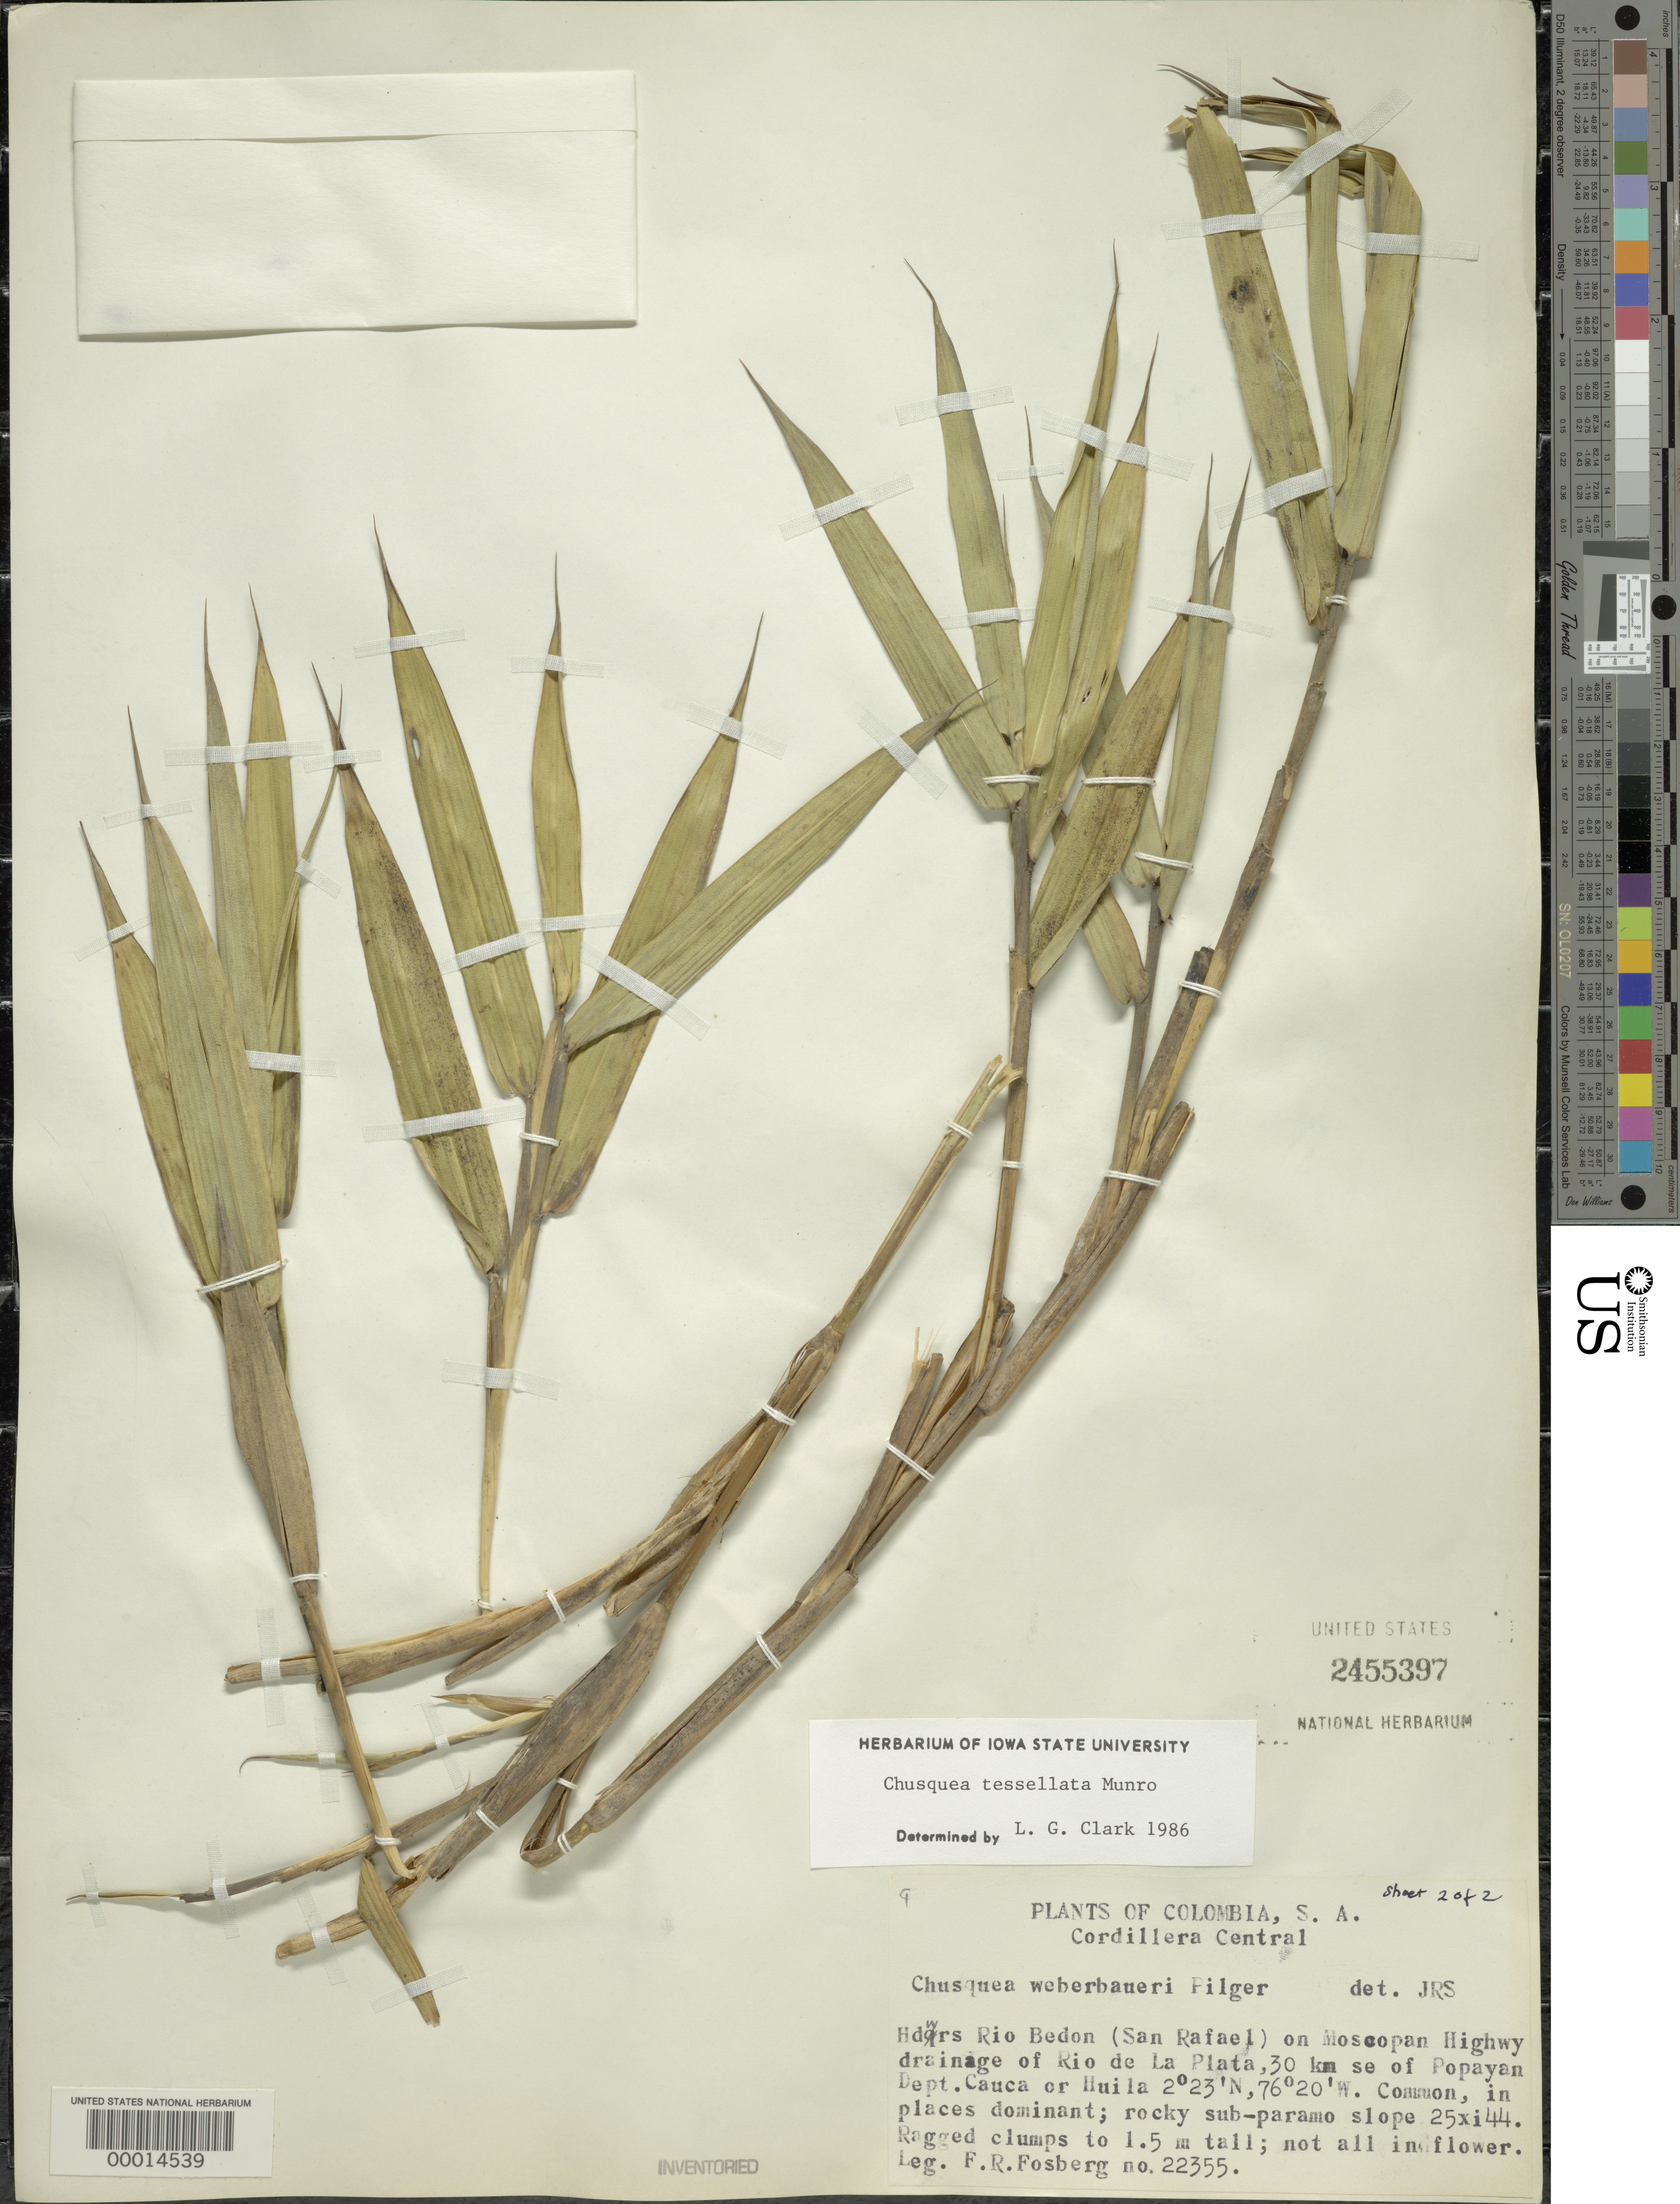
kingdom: Plantae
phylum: Tracheophyta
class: Liliopsida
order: Poales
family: Poaceae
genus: Chusquea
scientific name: Chusquea tessellata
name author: Munro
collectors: F. R. Fosberg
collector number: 22355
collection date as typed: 25 Nov 1944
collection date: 1944-11-25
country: Colombia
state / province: Cauca / Huila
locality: Popayan, Rio de la Plata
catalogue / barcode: US 2455397